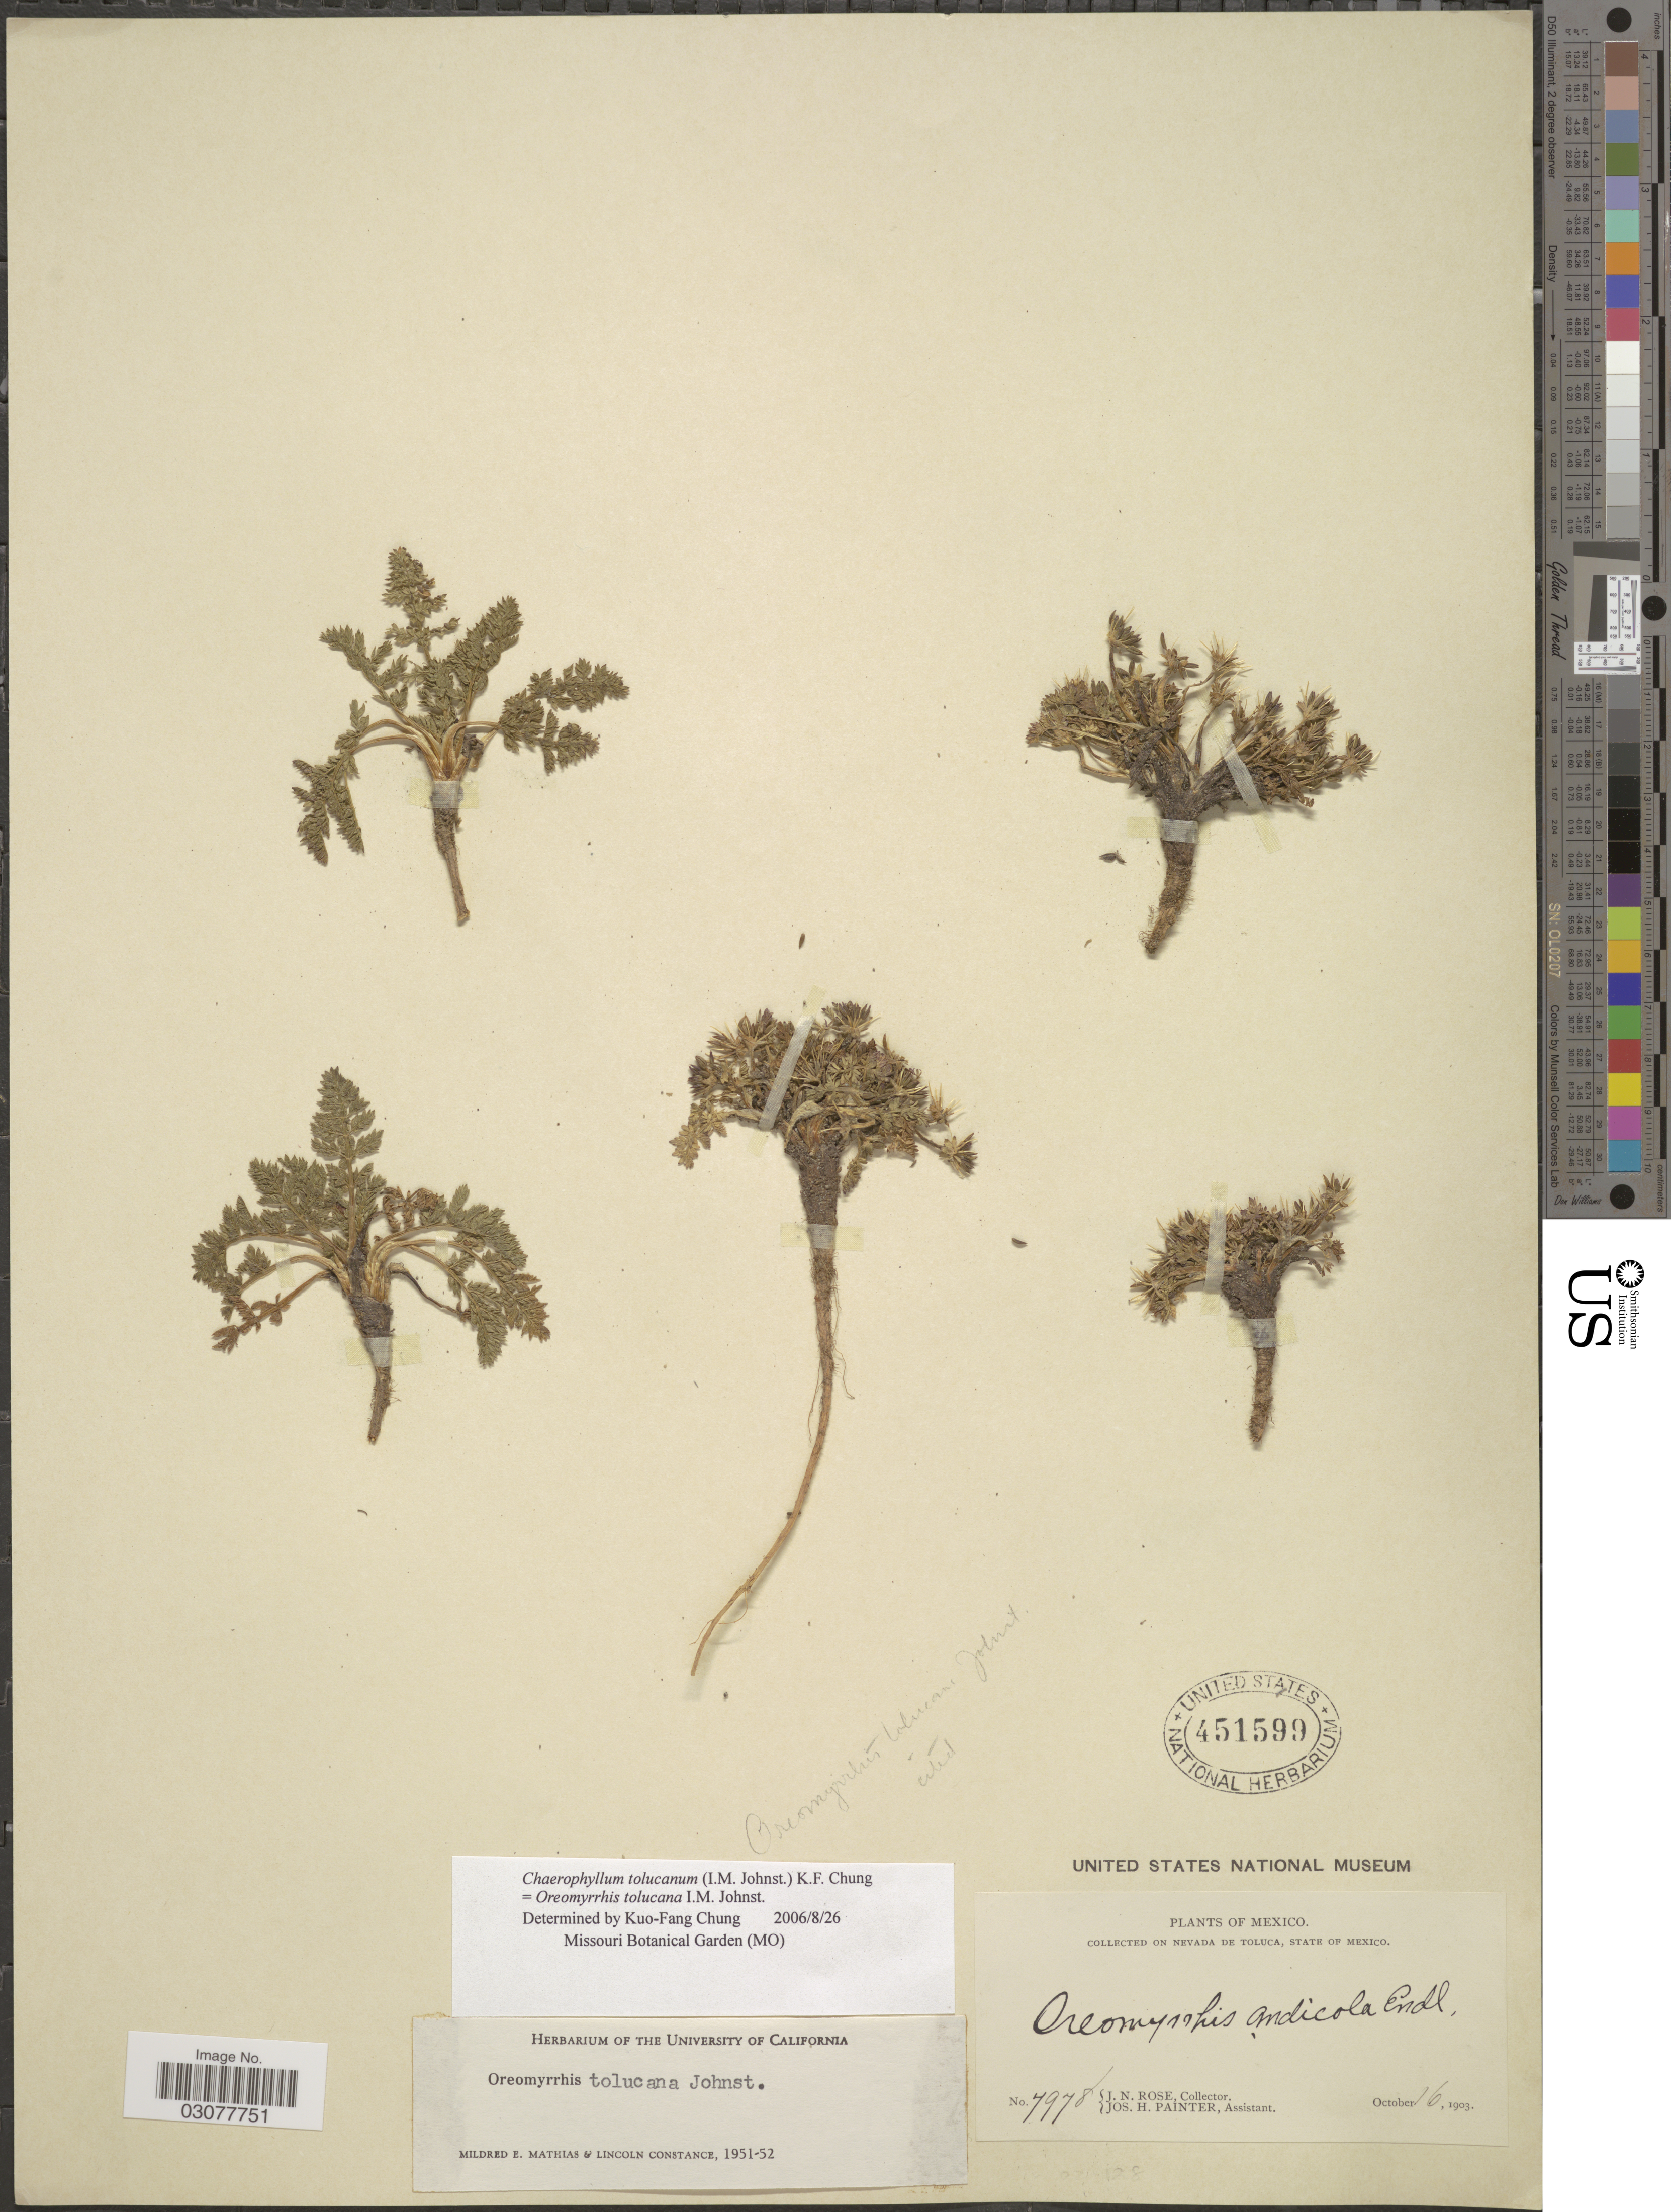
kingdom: Plantae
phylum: Tracheophyta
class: Magnoliopsida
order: Apiales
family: Apiaceae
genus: Chaerophyllum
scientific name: Chaerophyllum tolucanum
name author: (I.M. Johnst.) K.F. Chung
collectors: J. N. Rose & J. H. Painter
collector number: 7978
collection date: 1903-10-16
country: Mexico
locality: On Nevada de Toluca.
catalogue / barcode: US 451599